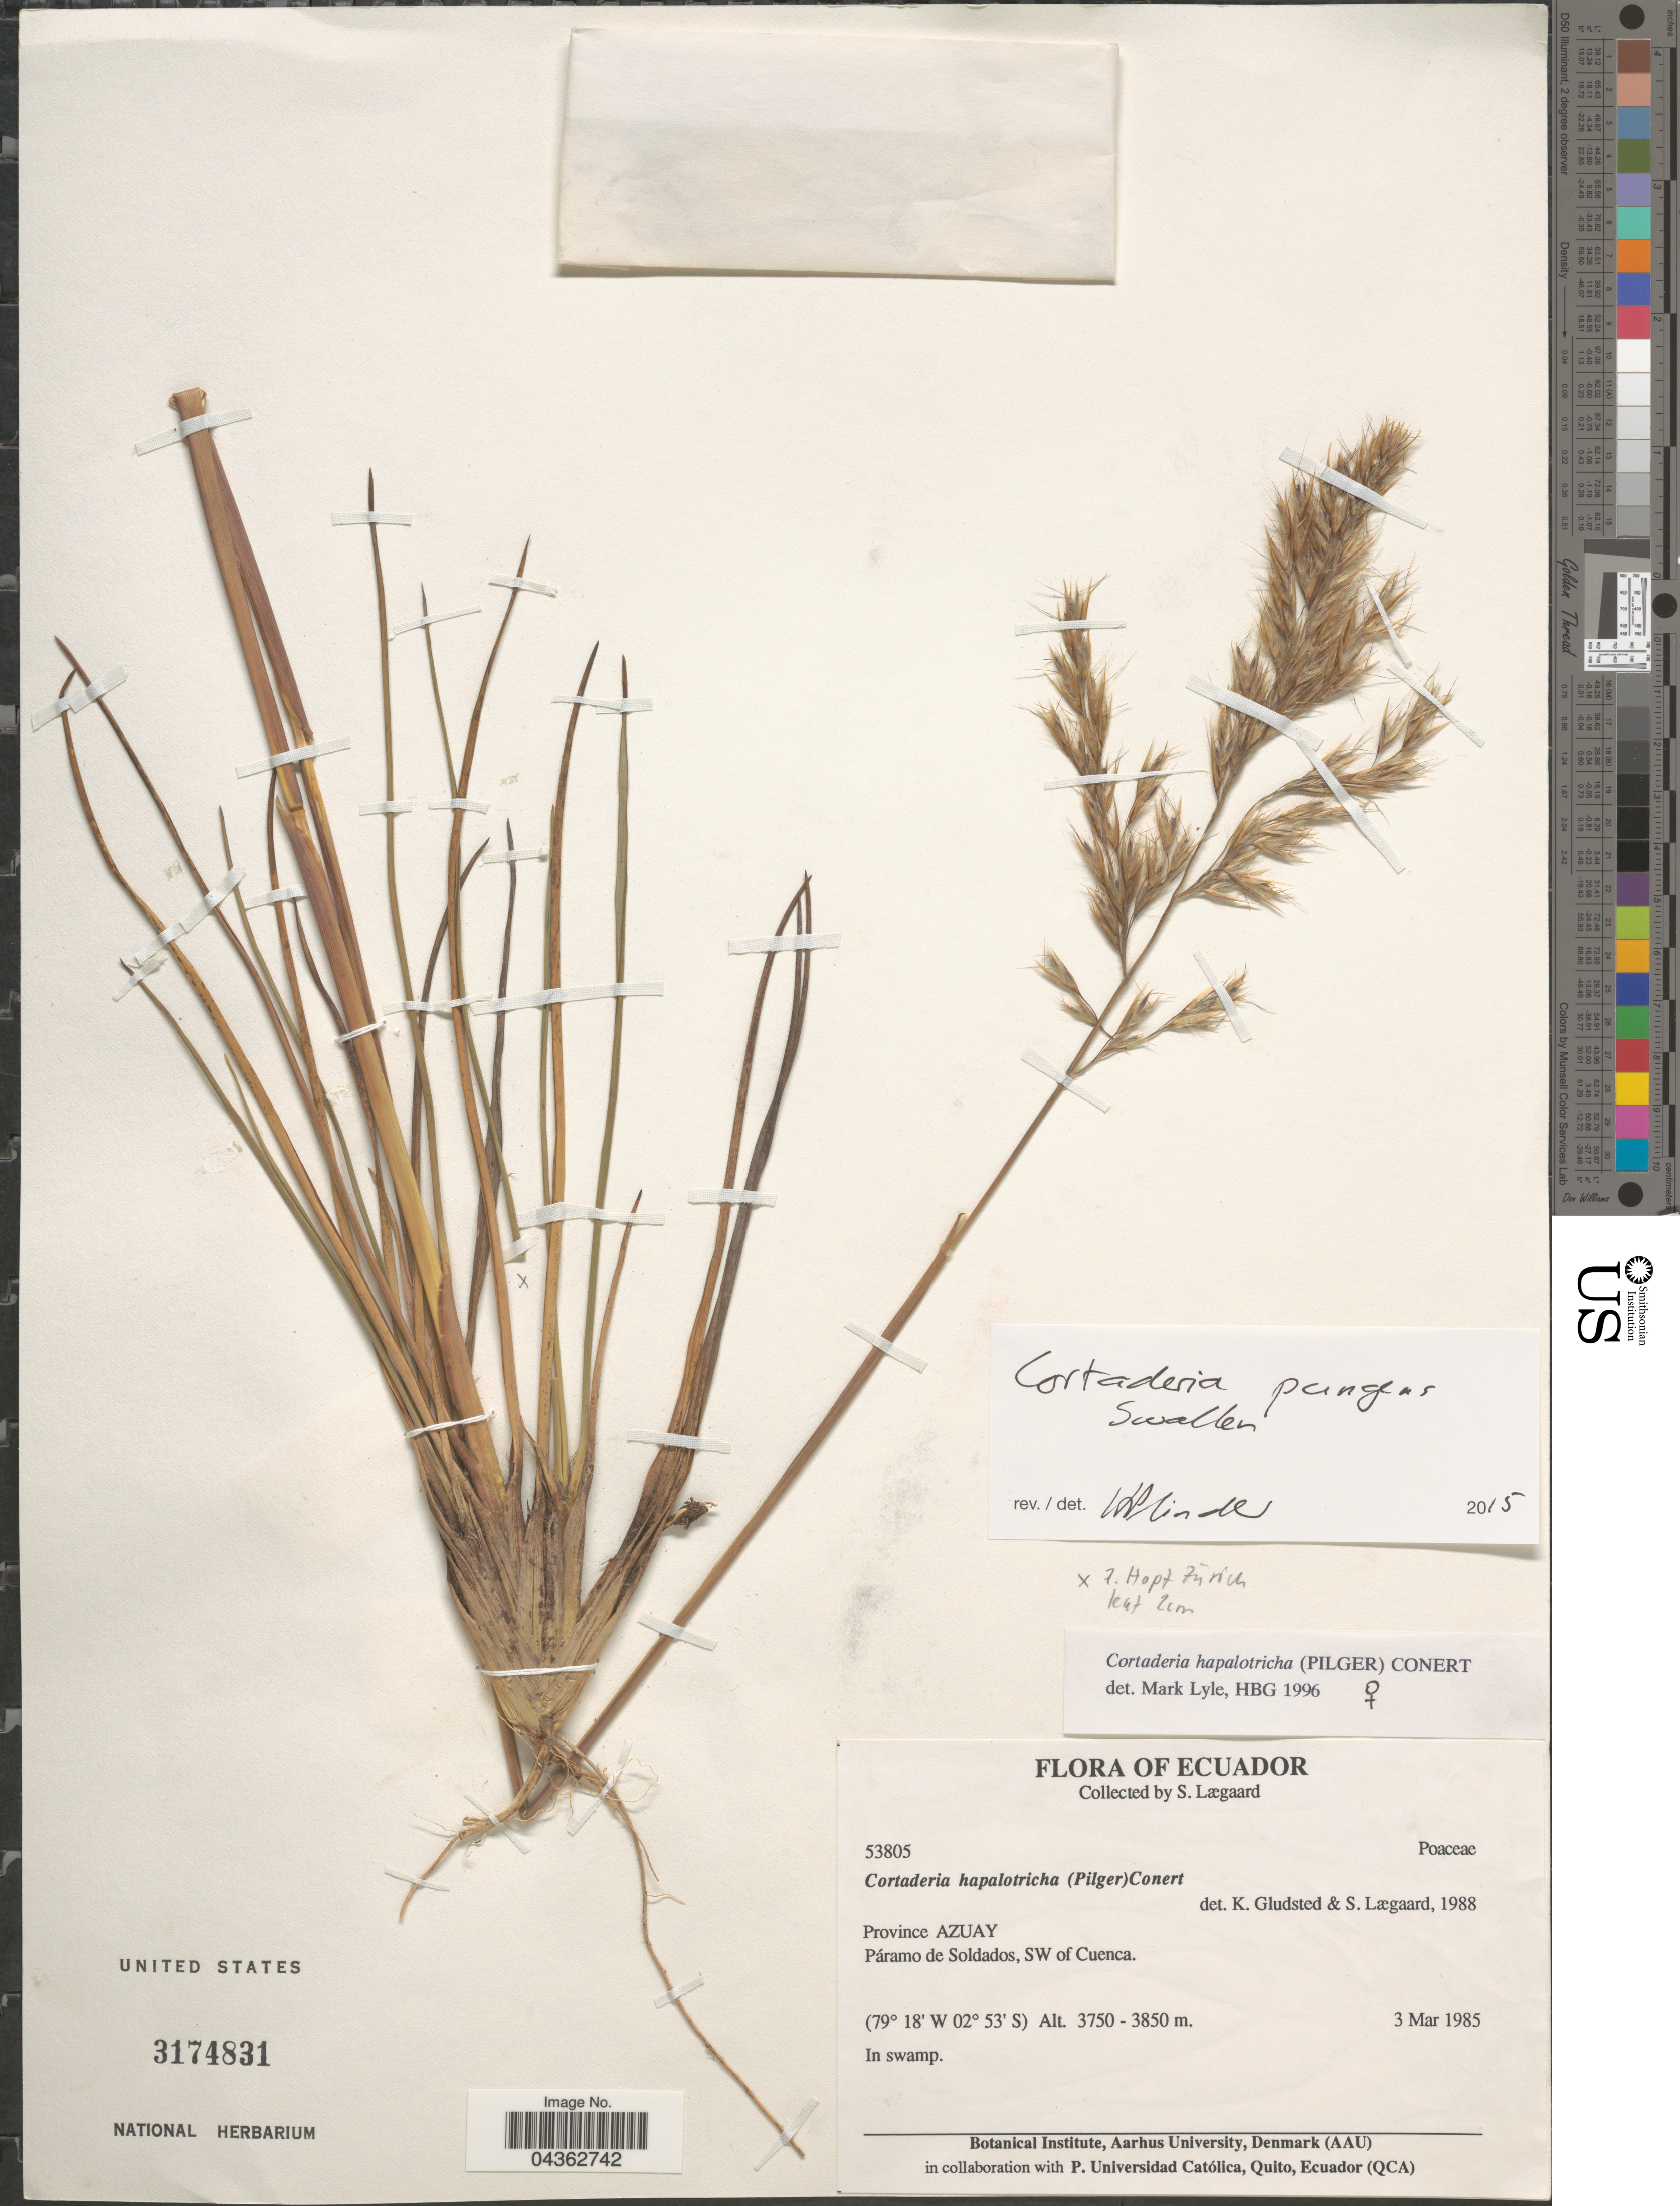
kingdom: Plantae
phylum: Tracheophyta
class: Liliopsida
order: Poales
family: Poaceae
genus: Cortaderia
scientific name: Cortaderia pungens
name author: Swallen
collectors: S. Lægaard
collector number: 53805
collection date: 1985-03-03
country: Ecuador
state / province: Azuay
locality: Páramo de Soldados, SW of Cuenca.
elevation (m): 3750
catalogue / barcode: US 3174831